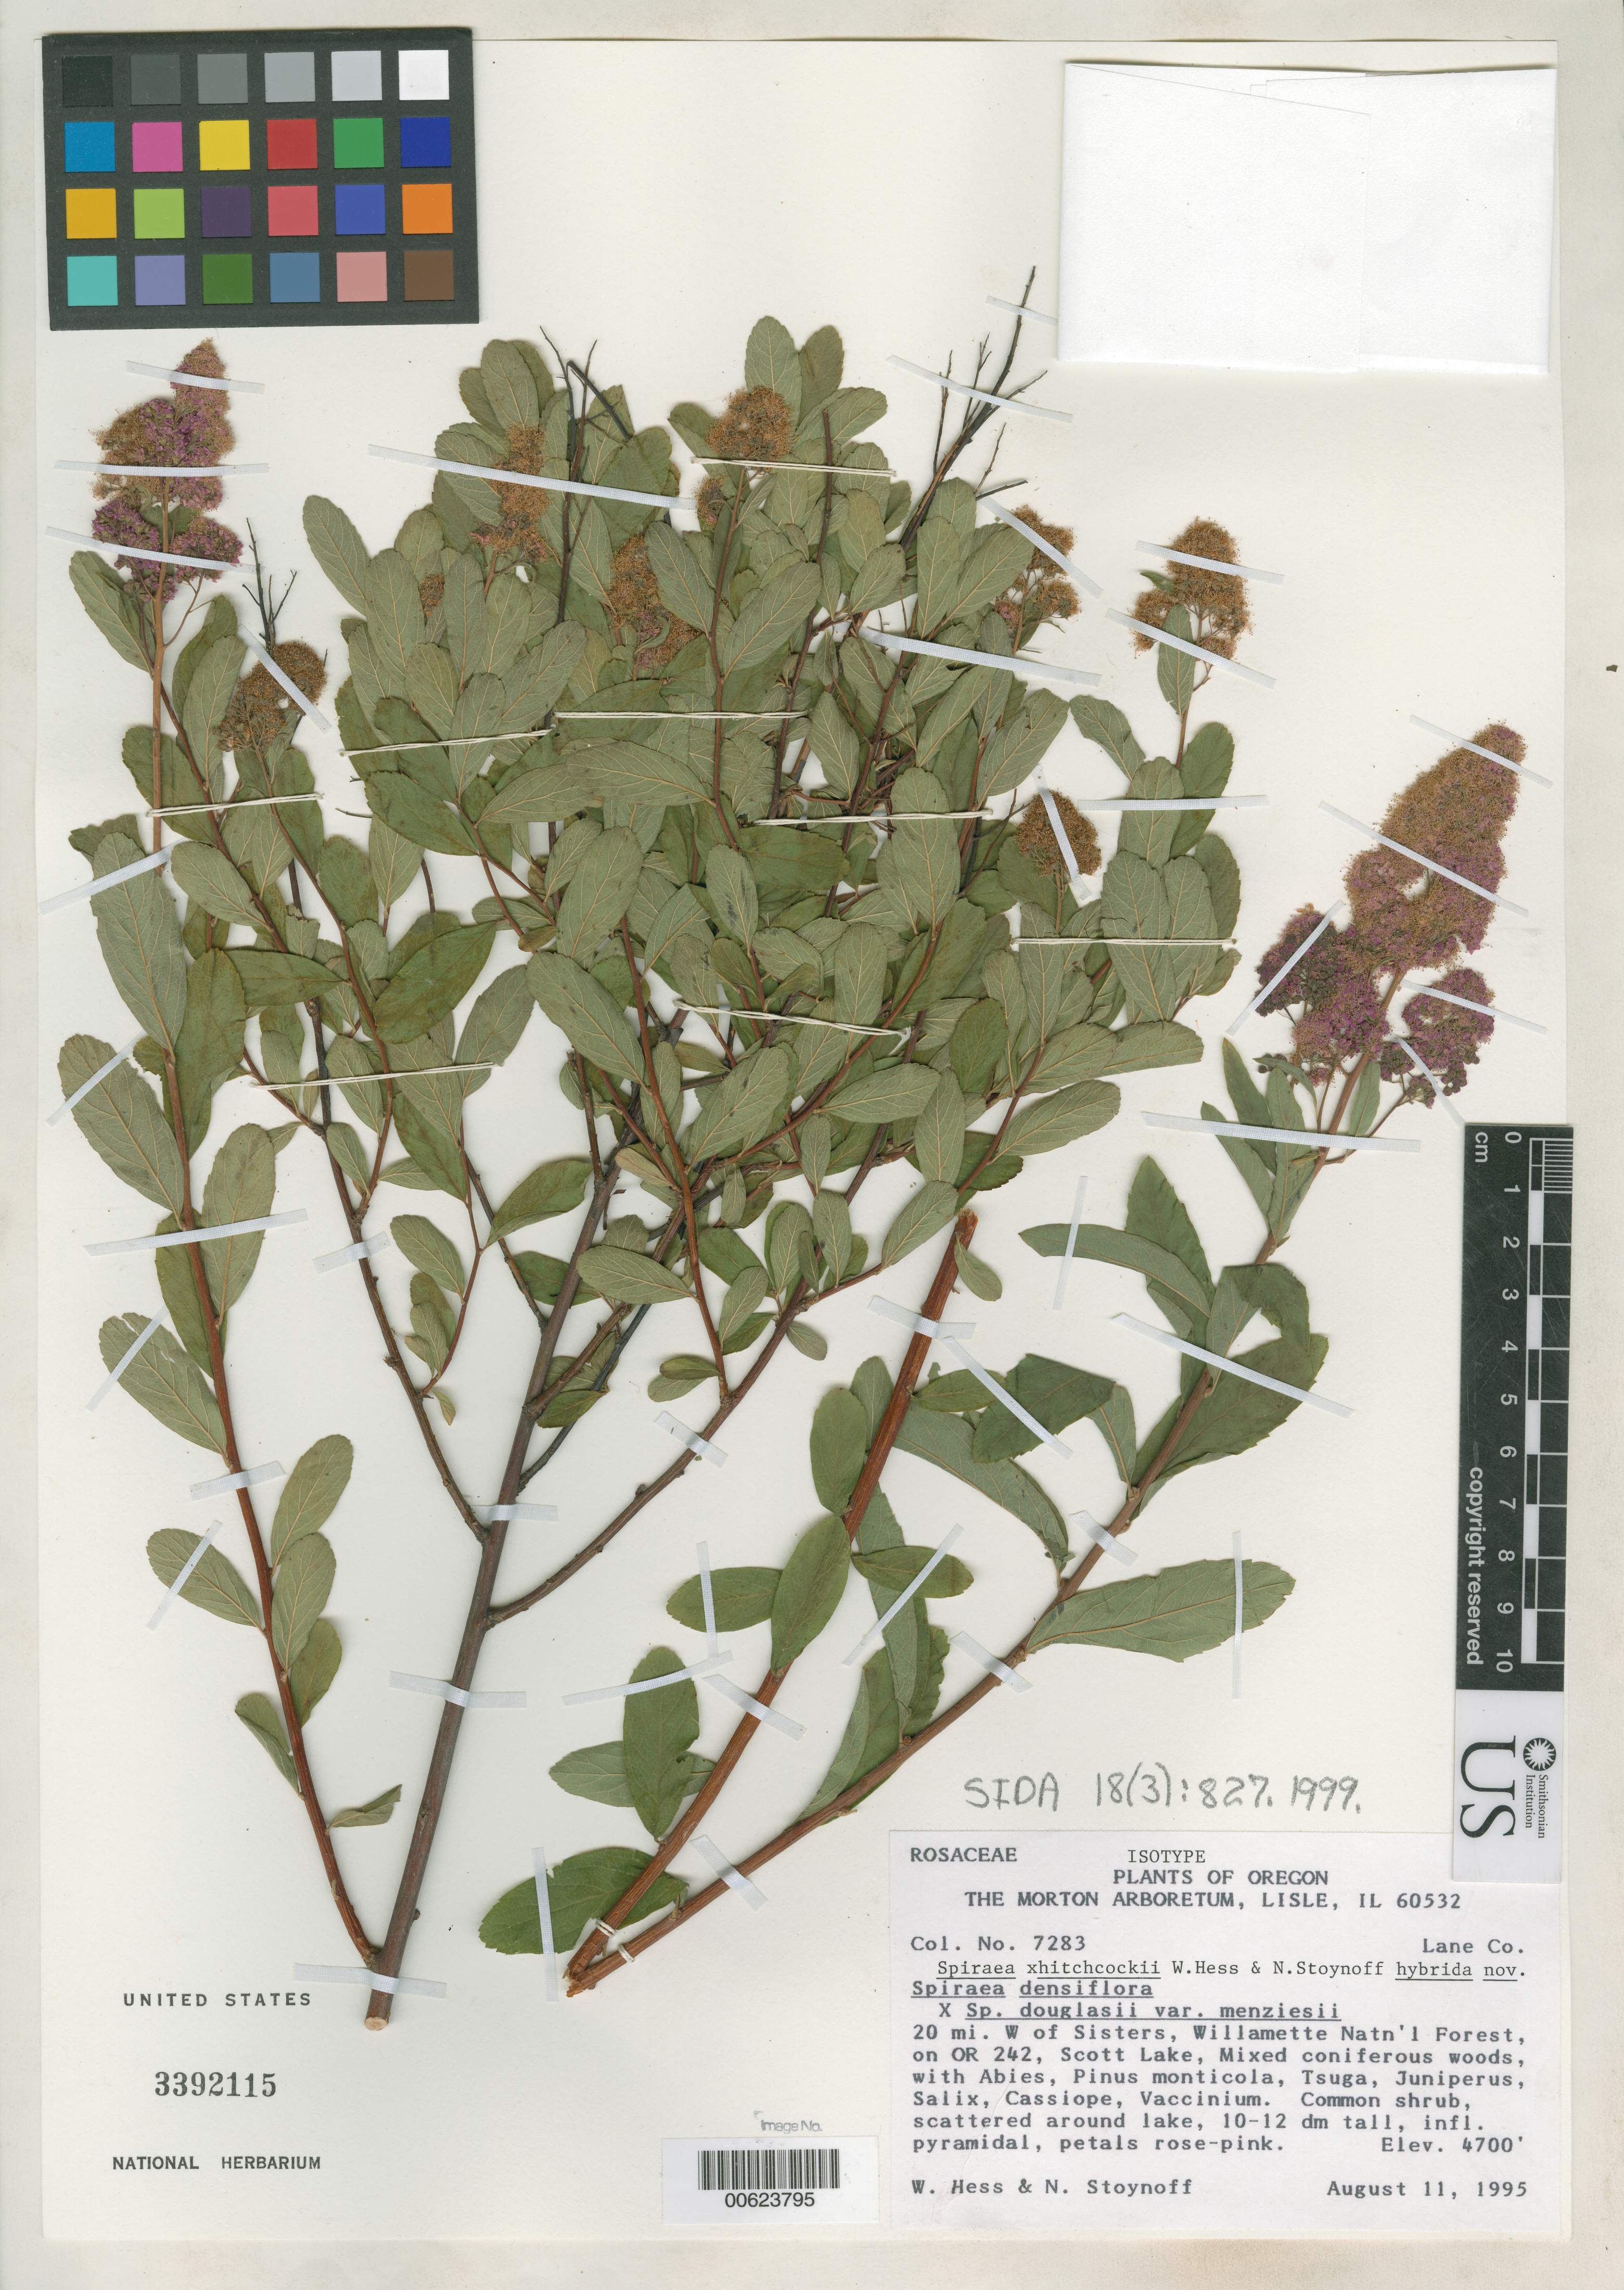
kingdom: Plantae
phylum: Tracheophyta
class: Magnoliopsida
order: Rosales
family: Rosaceae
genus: Spiraea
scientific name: Spiraea hitchcockii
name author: W.J. Hess & Stoynoff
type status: Isotype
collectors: W. Hess & N. Stoynoff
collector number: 7283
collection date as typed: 11 Aug 1995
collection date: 1995-08-11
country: United States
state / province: Oregon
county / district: Lane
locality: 20 mi W of Three Sisters, Willamette National Forest, on 242, Scott Lake.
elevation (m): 1433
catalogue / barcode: US 3392115